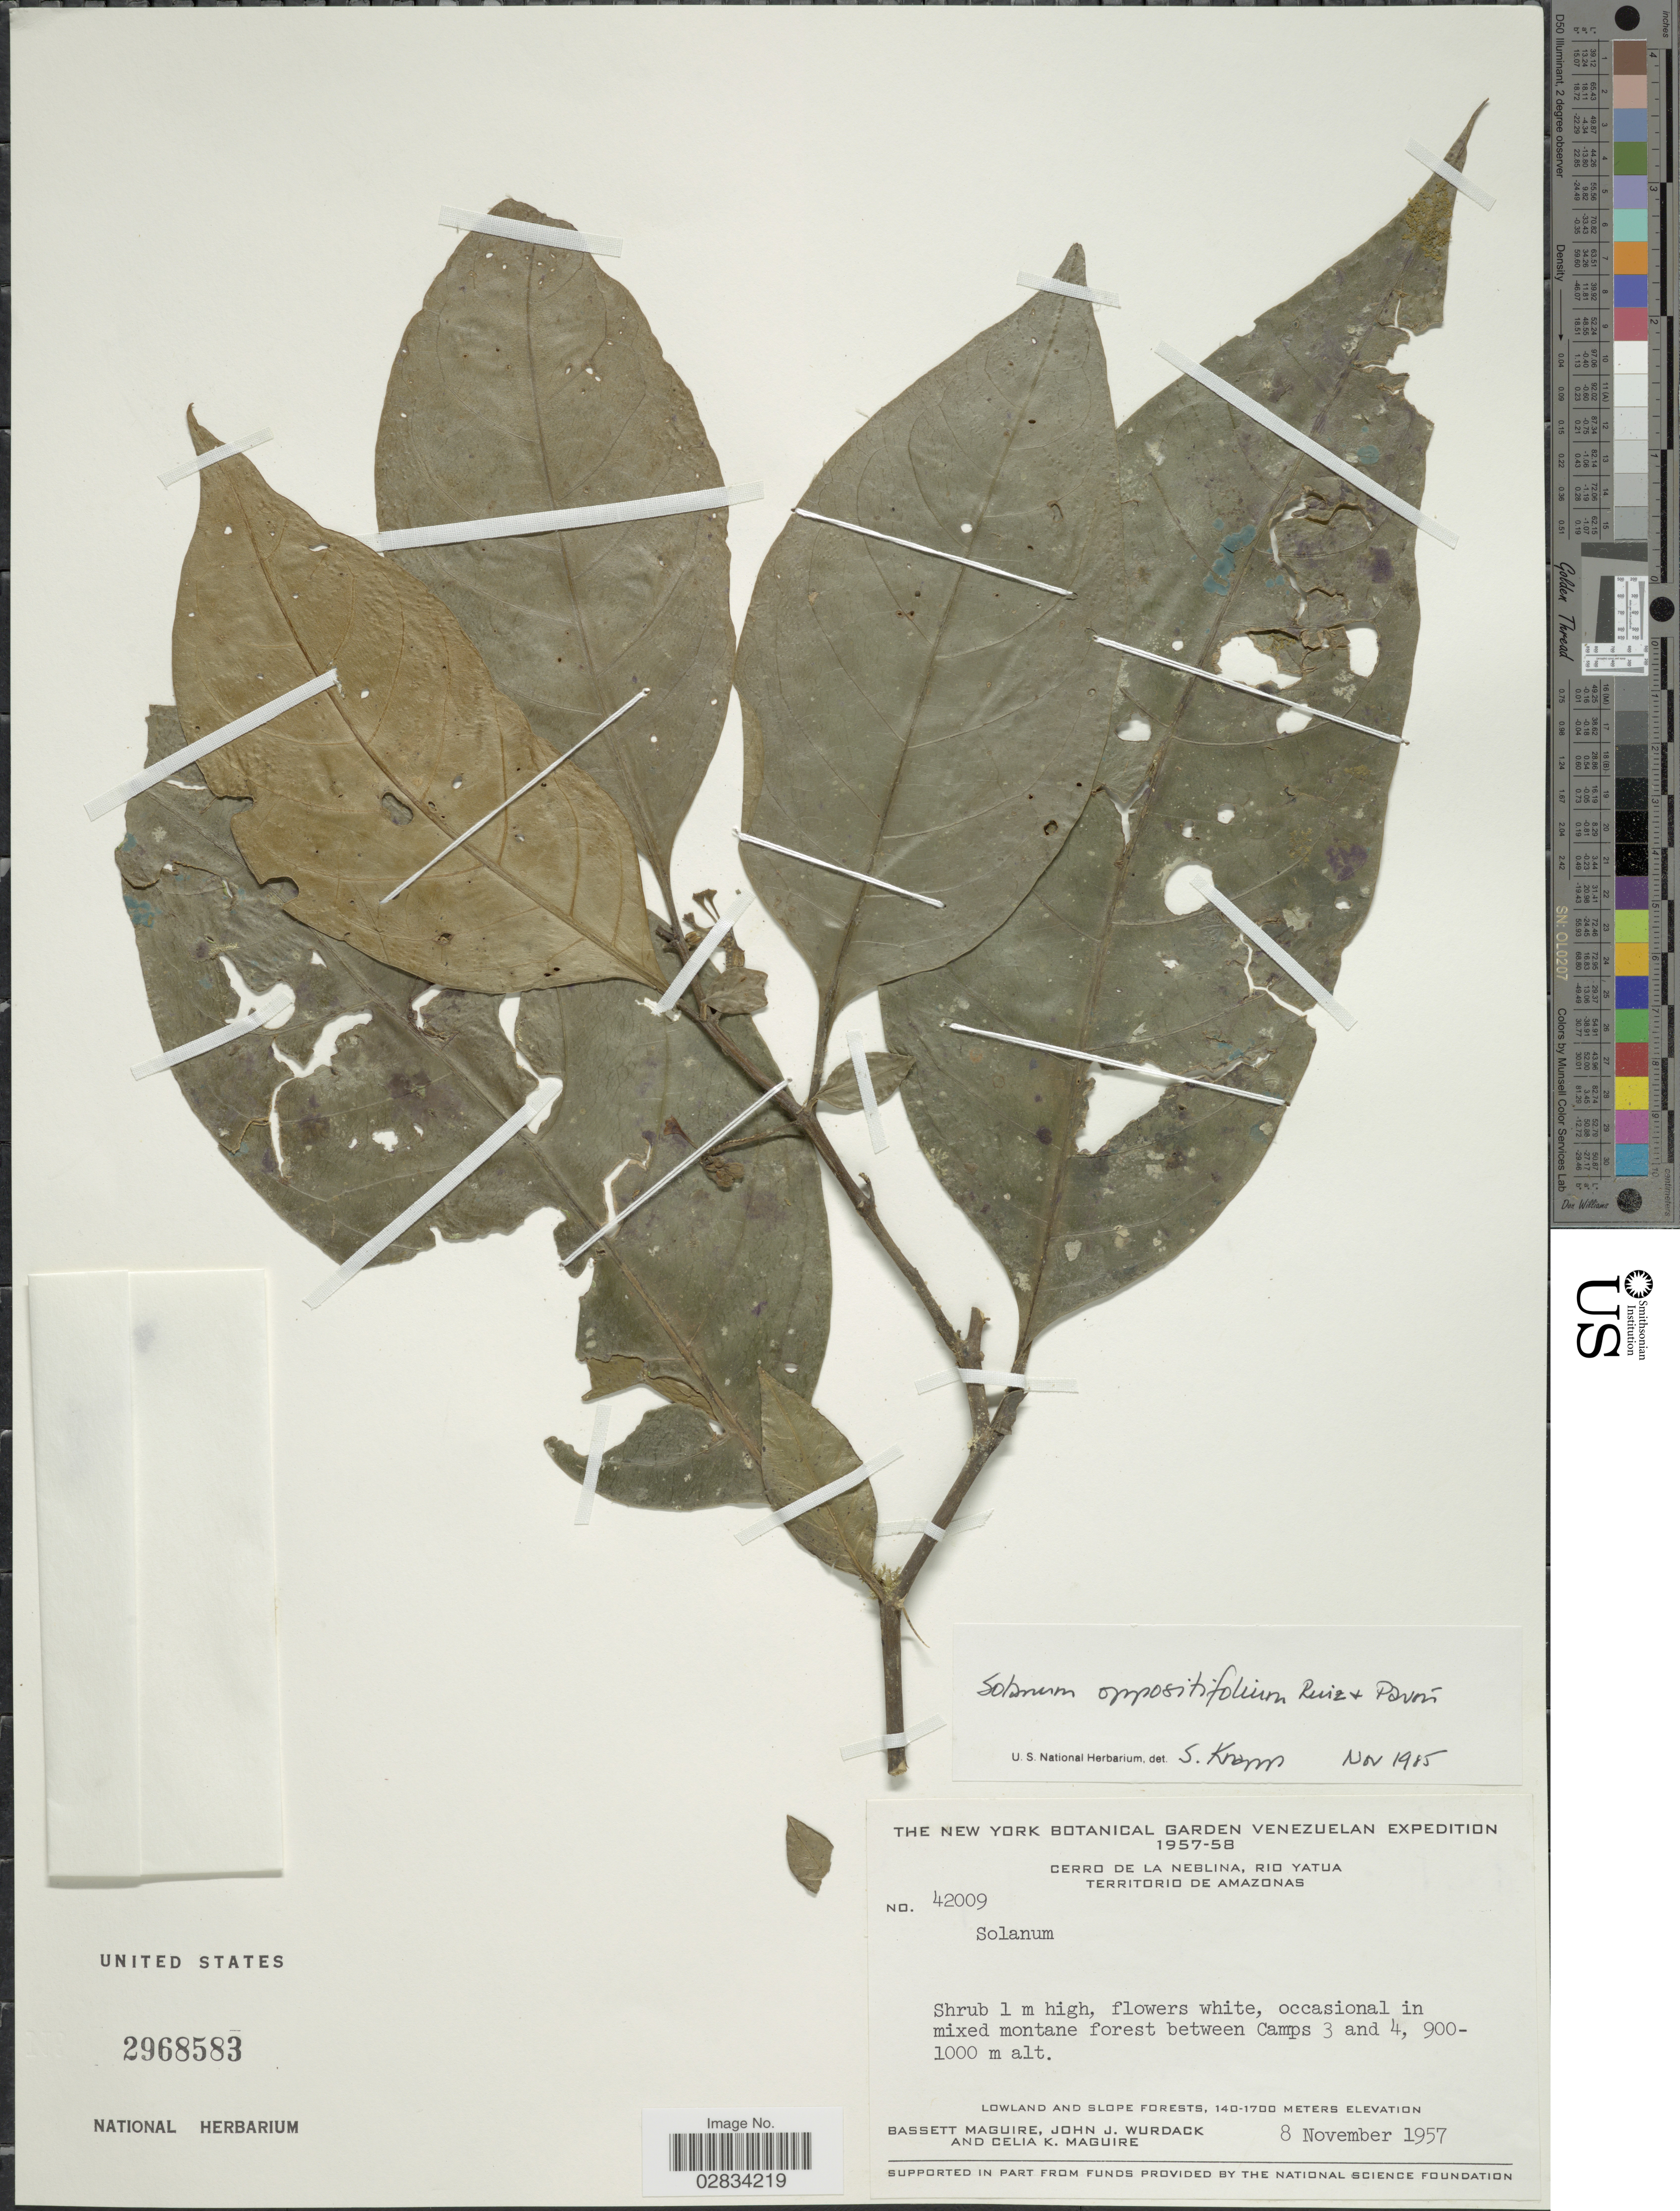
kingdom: Plantae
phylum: Tracheophyta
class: Magnoliopsida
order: Solanales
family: Solanaceae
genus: Solanum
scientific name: Solanum oppositifolium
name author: Ruiz & Pav.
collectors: B. Maguire, J. J. Wurdack & C. K. Maguire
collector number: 42009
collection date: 1957-11-08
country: Venezuela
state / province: Amazonas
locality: Cerro de La Neblina, Rio Yatua.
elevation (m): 900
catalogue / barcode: US 2968583